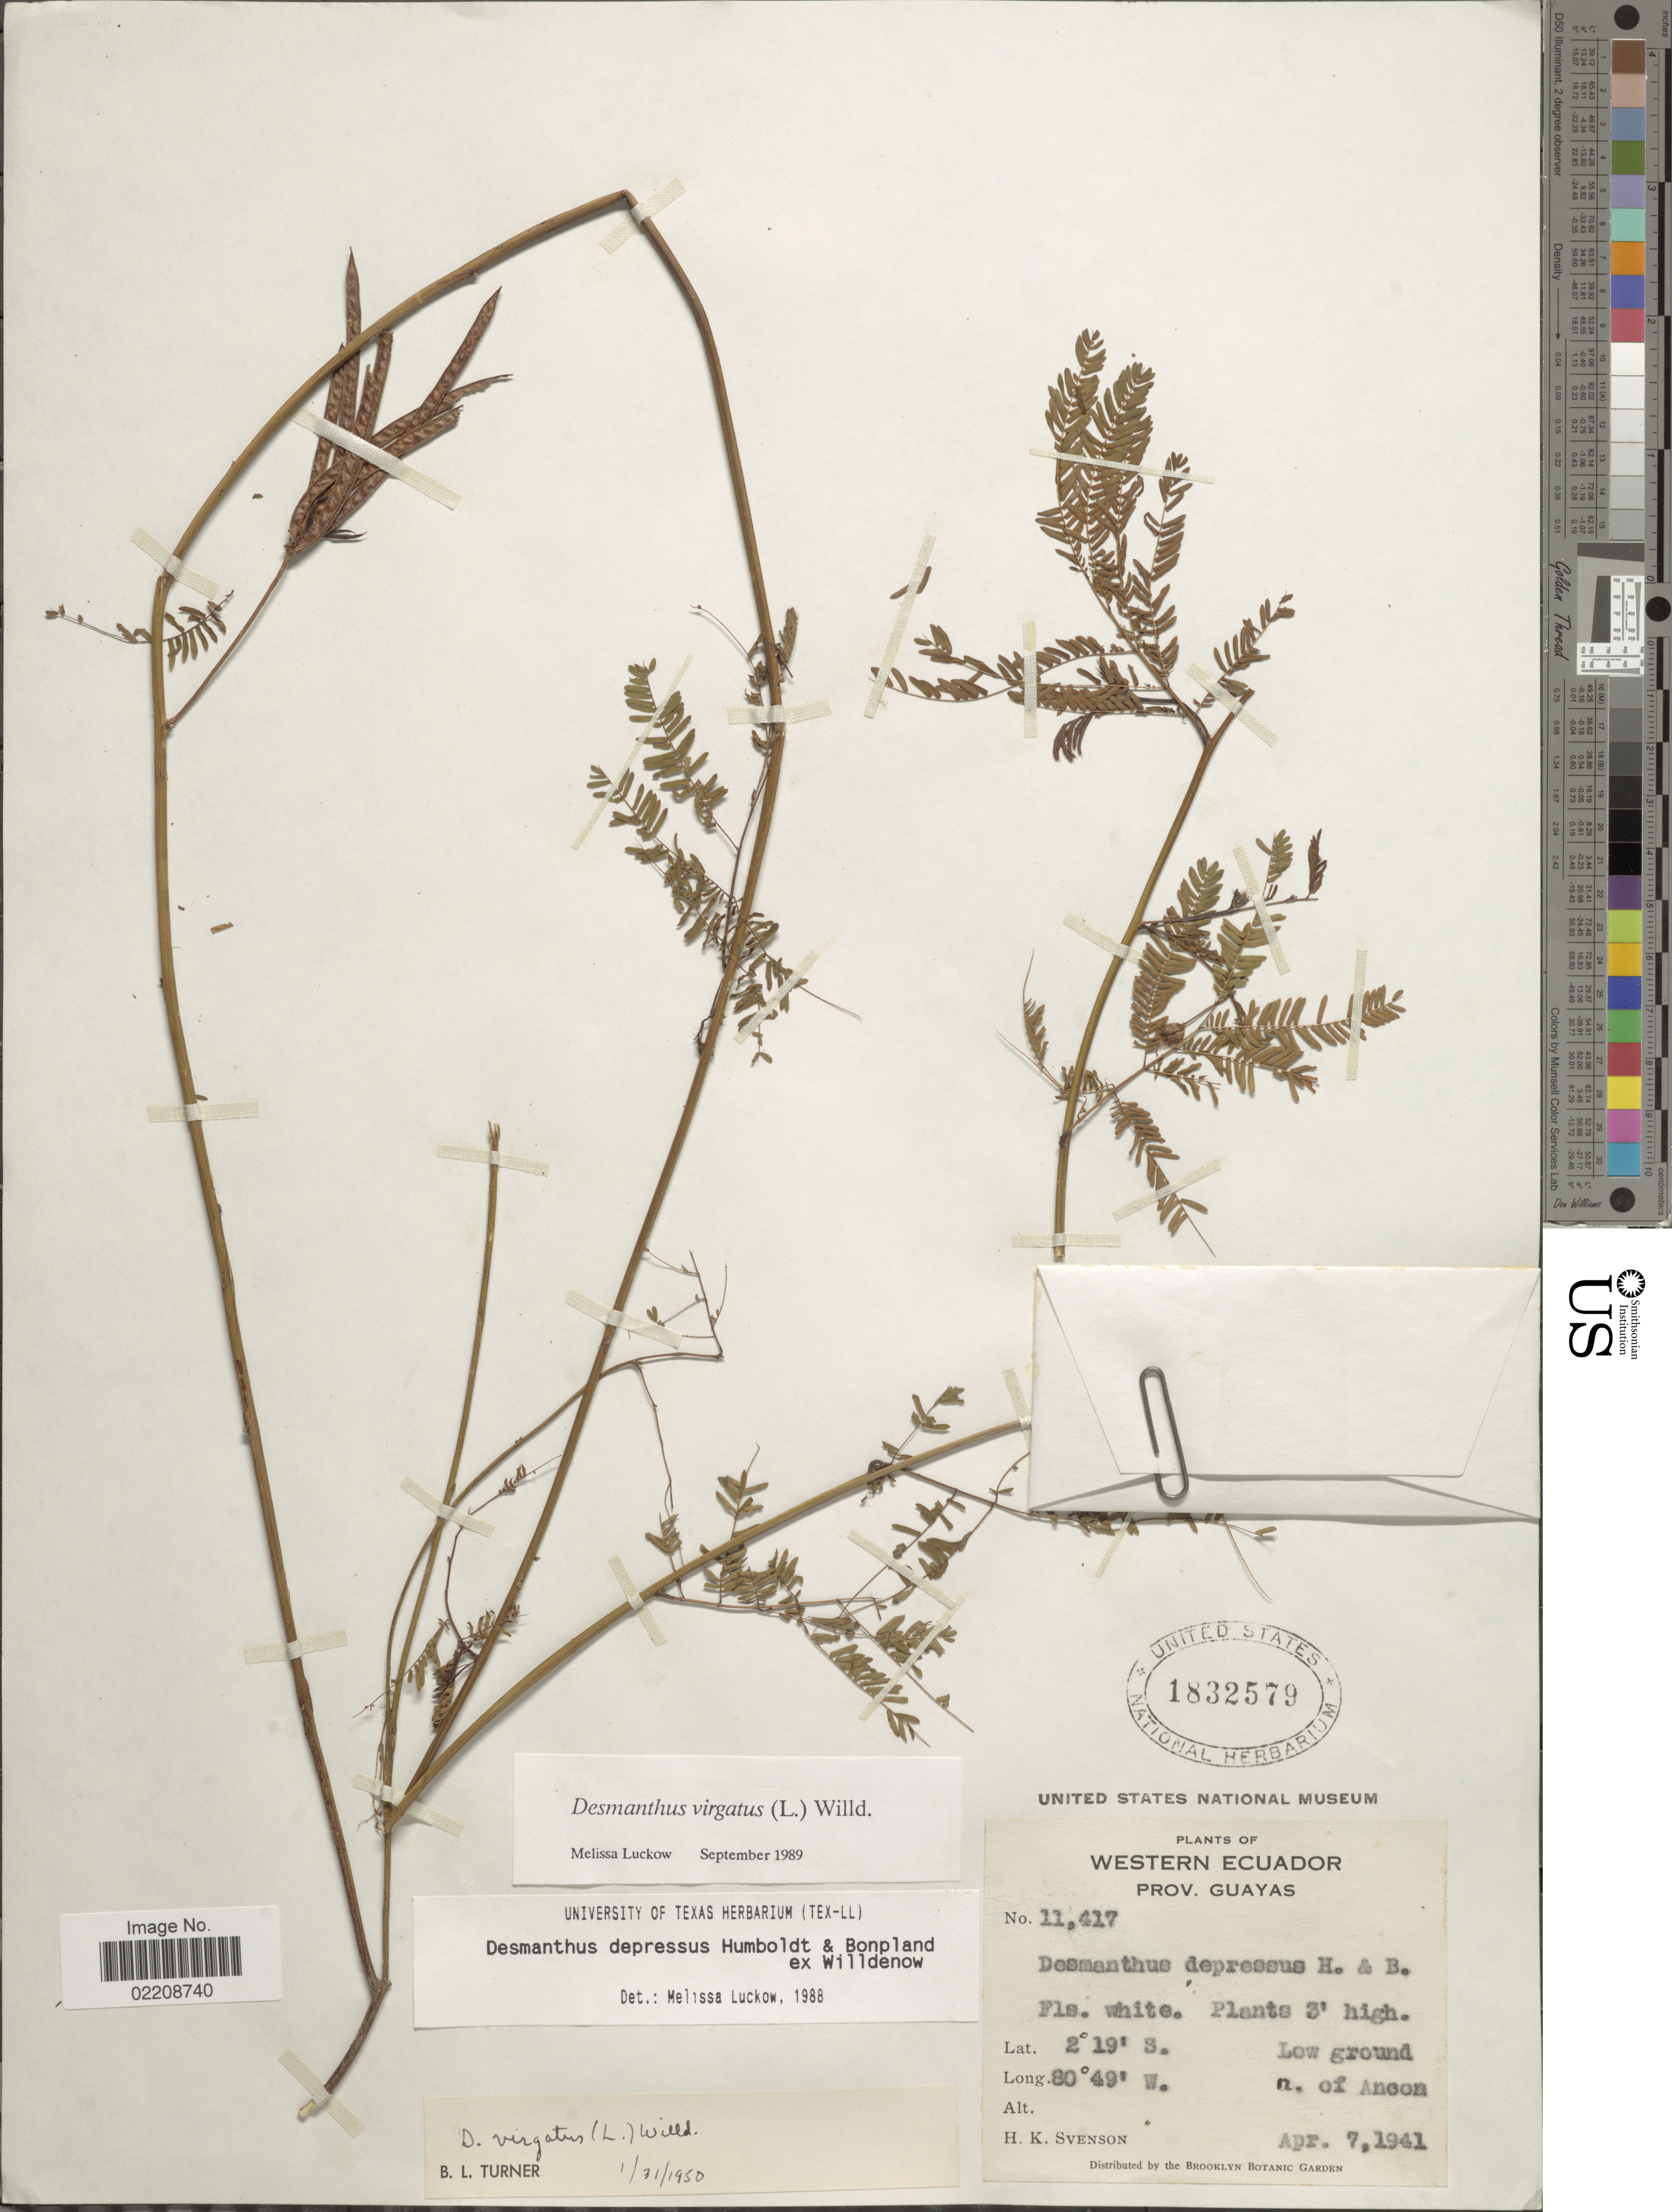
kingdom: Plantae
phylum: Tracheophyta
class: Magnoliopsida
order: Fabales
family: Fabaceae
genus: Desmanthus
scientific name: Desmanthus virgatus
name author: (L.) Willd.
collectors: H. K. Svenson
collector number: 11417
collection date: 1941-04-07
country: Ecuador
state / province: Guayas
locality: Western Ecuador, n. of Ancon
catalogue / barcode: US 1832579